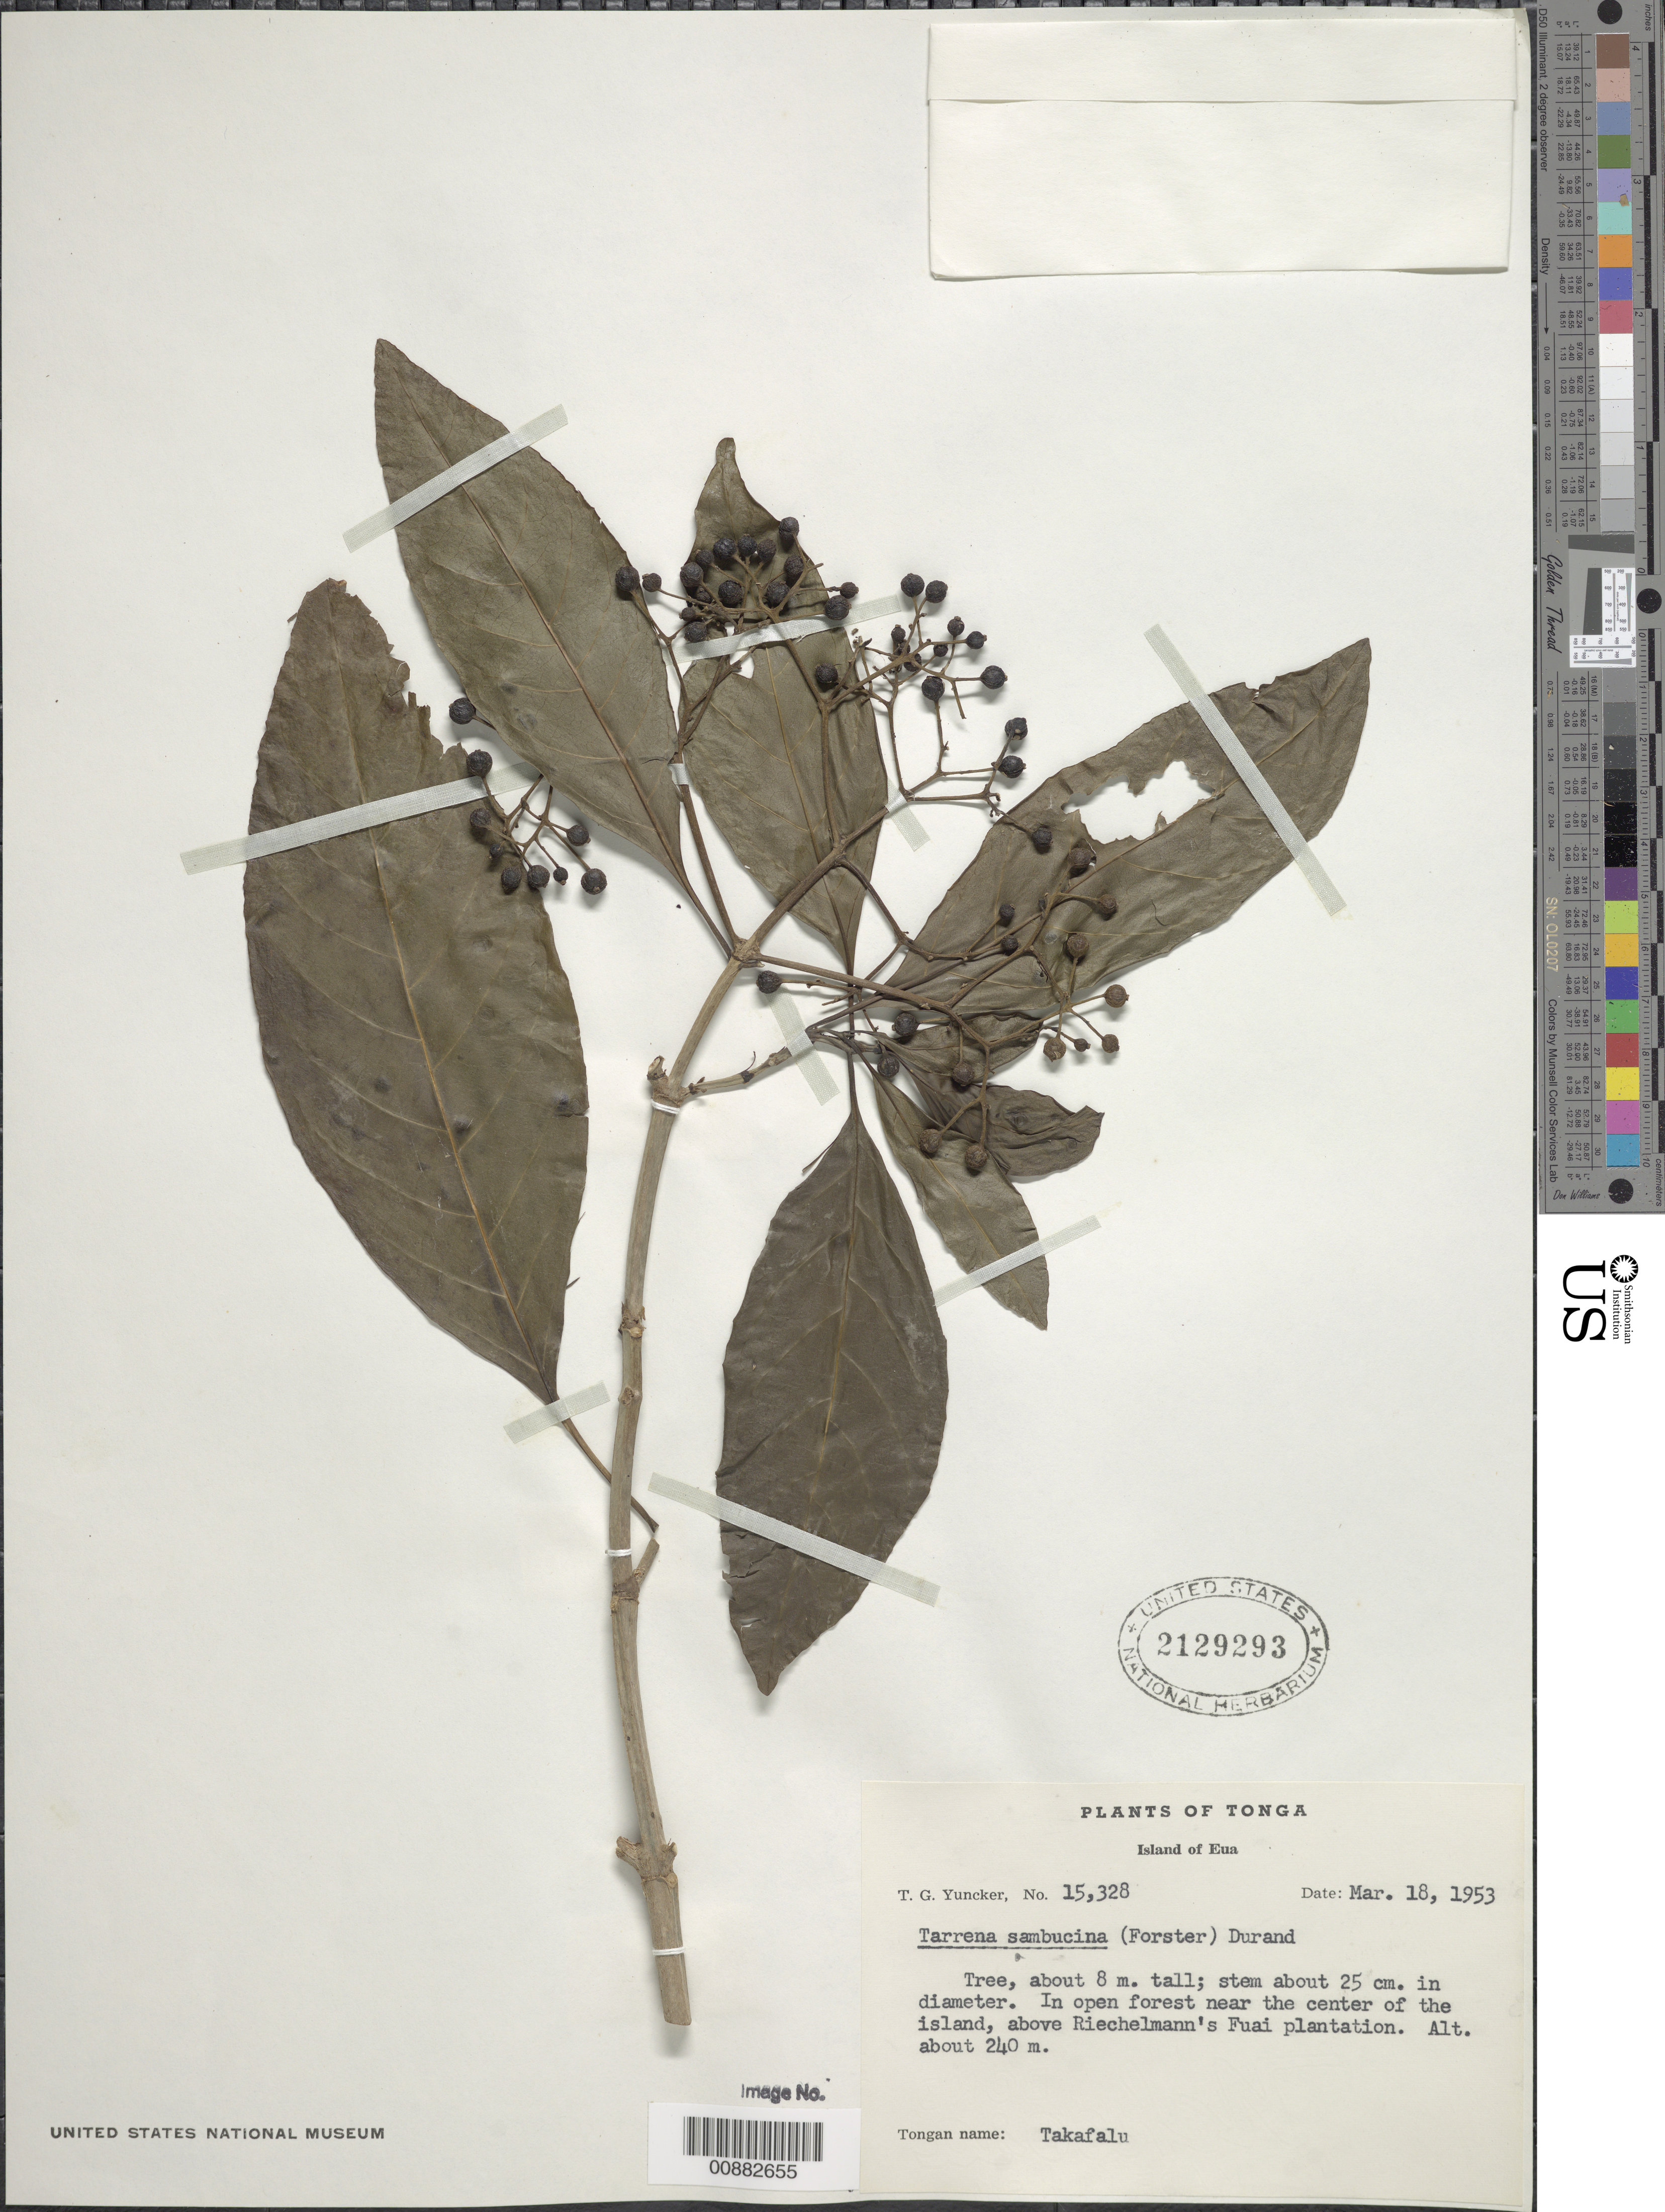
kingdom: Plantae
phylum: Tracheophyta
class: Magnoliopsida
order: Gentianales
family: Rubiaceae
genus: Tarenna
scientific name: Tarenna sambucina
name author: (G. Forst.) Drake ex Durand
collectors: T. G. Yuncker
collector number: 15328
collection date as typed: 18 Mar 1953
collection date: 1953-03-18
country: Tonga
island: Eua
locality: open forest, above Riechelmann's Fuai plantation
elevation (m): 240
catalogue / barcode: US 2129293